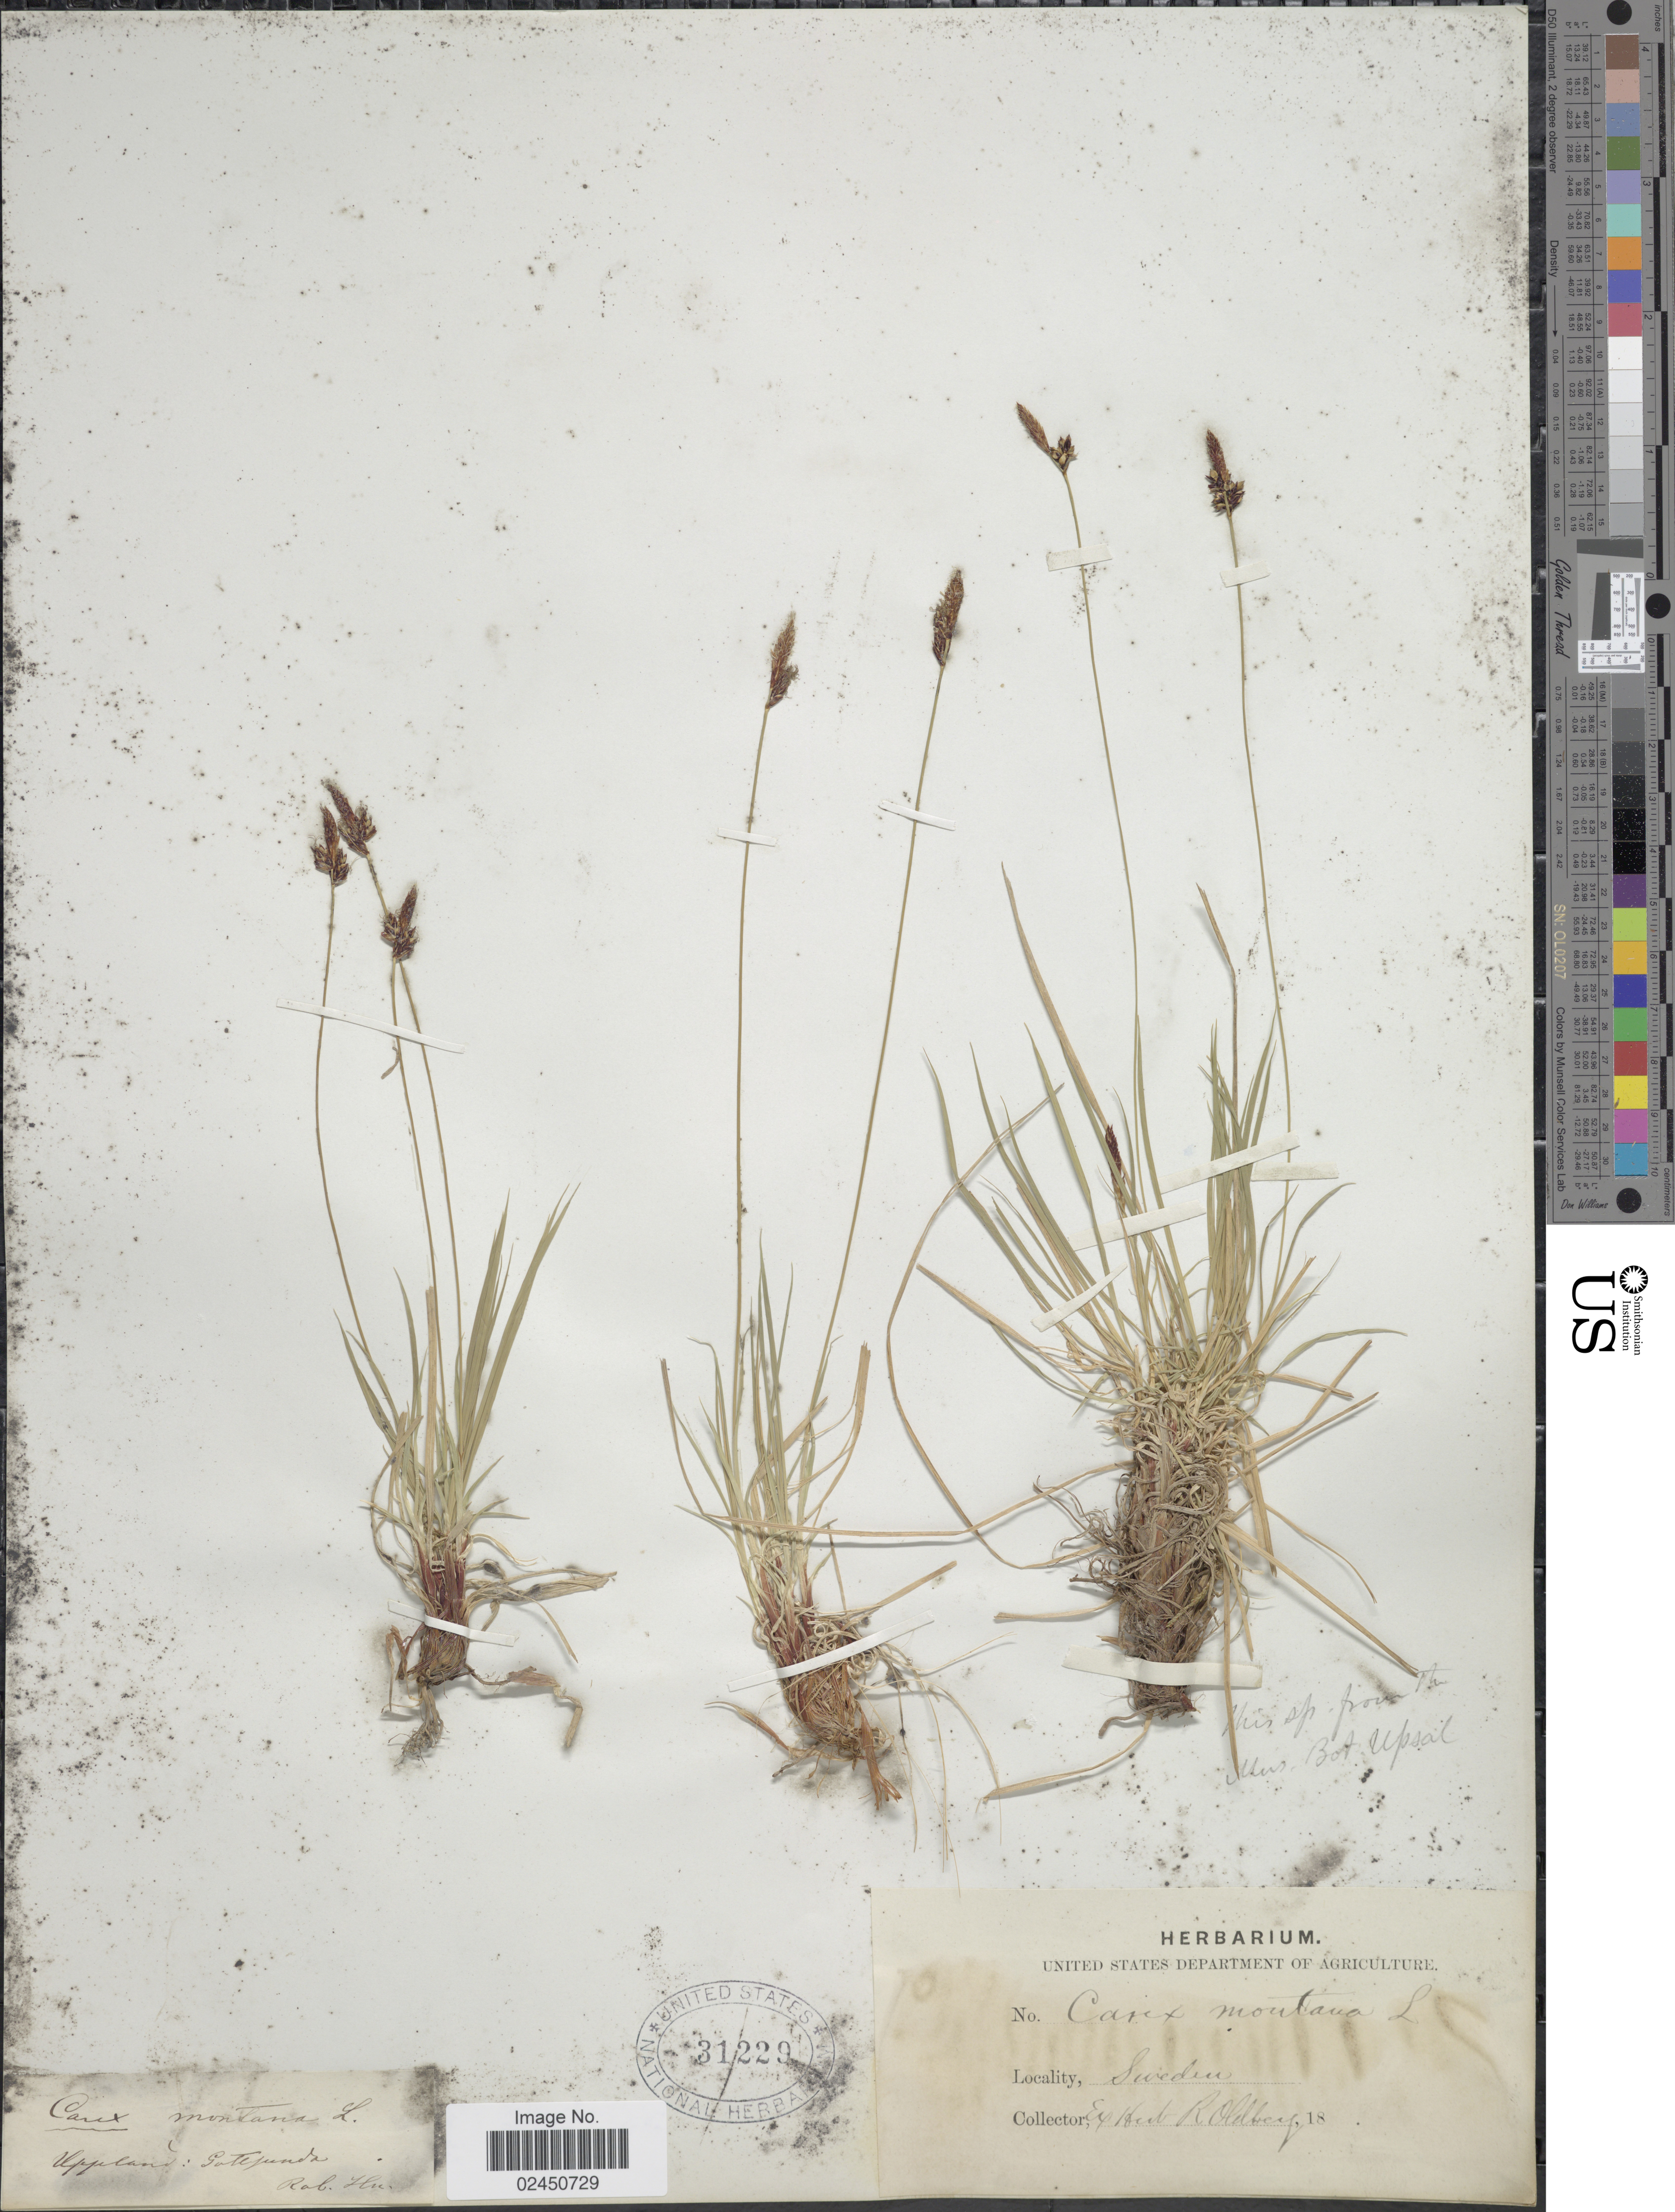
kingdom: Plantae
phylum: Tracheophyta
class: Liliopsida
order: Poales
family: Cyperaceae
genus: Carex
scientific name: Carex montana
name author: L.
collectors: ex herb. R. Oldberg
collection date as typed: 18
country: Sweden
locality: Uppland, Gotlunda.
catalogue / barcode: US 31229